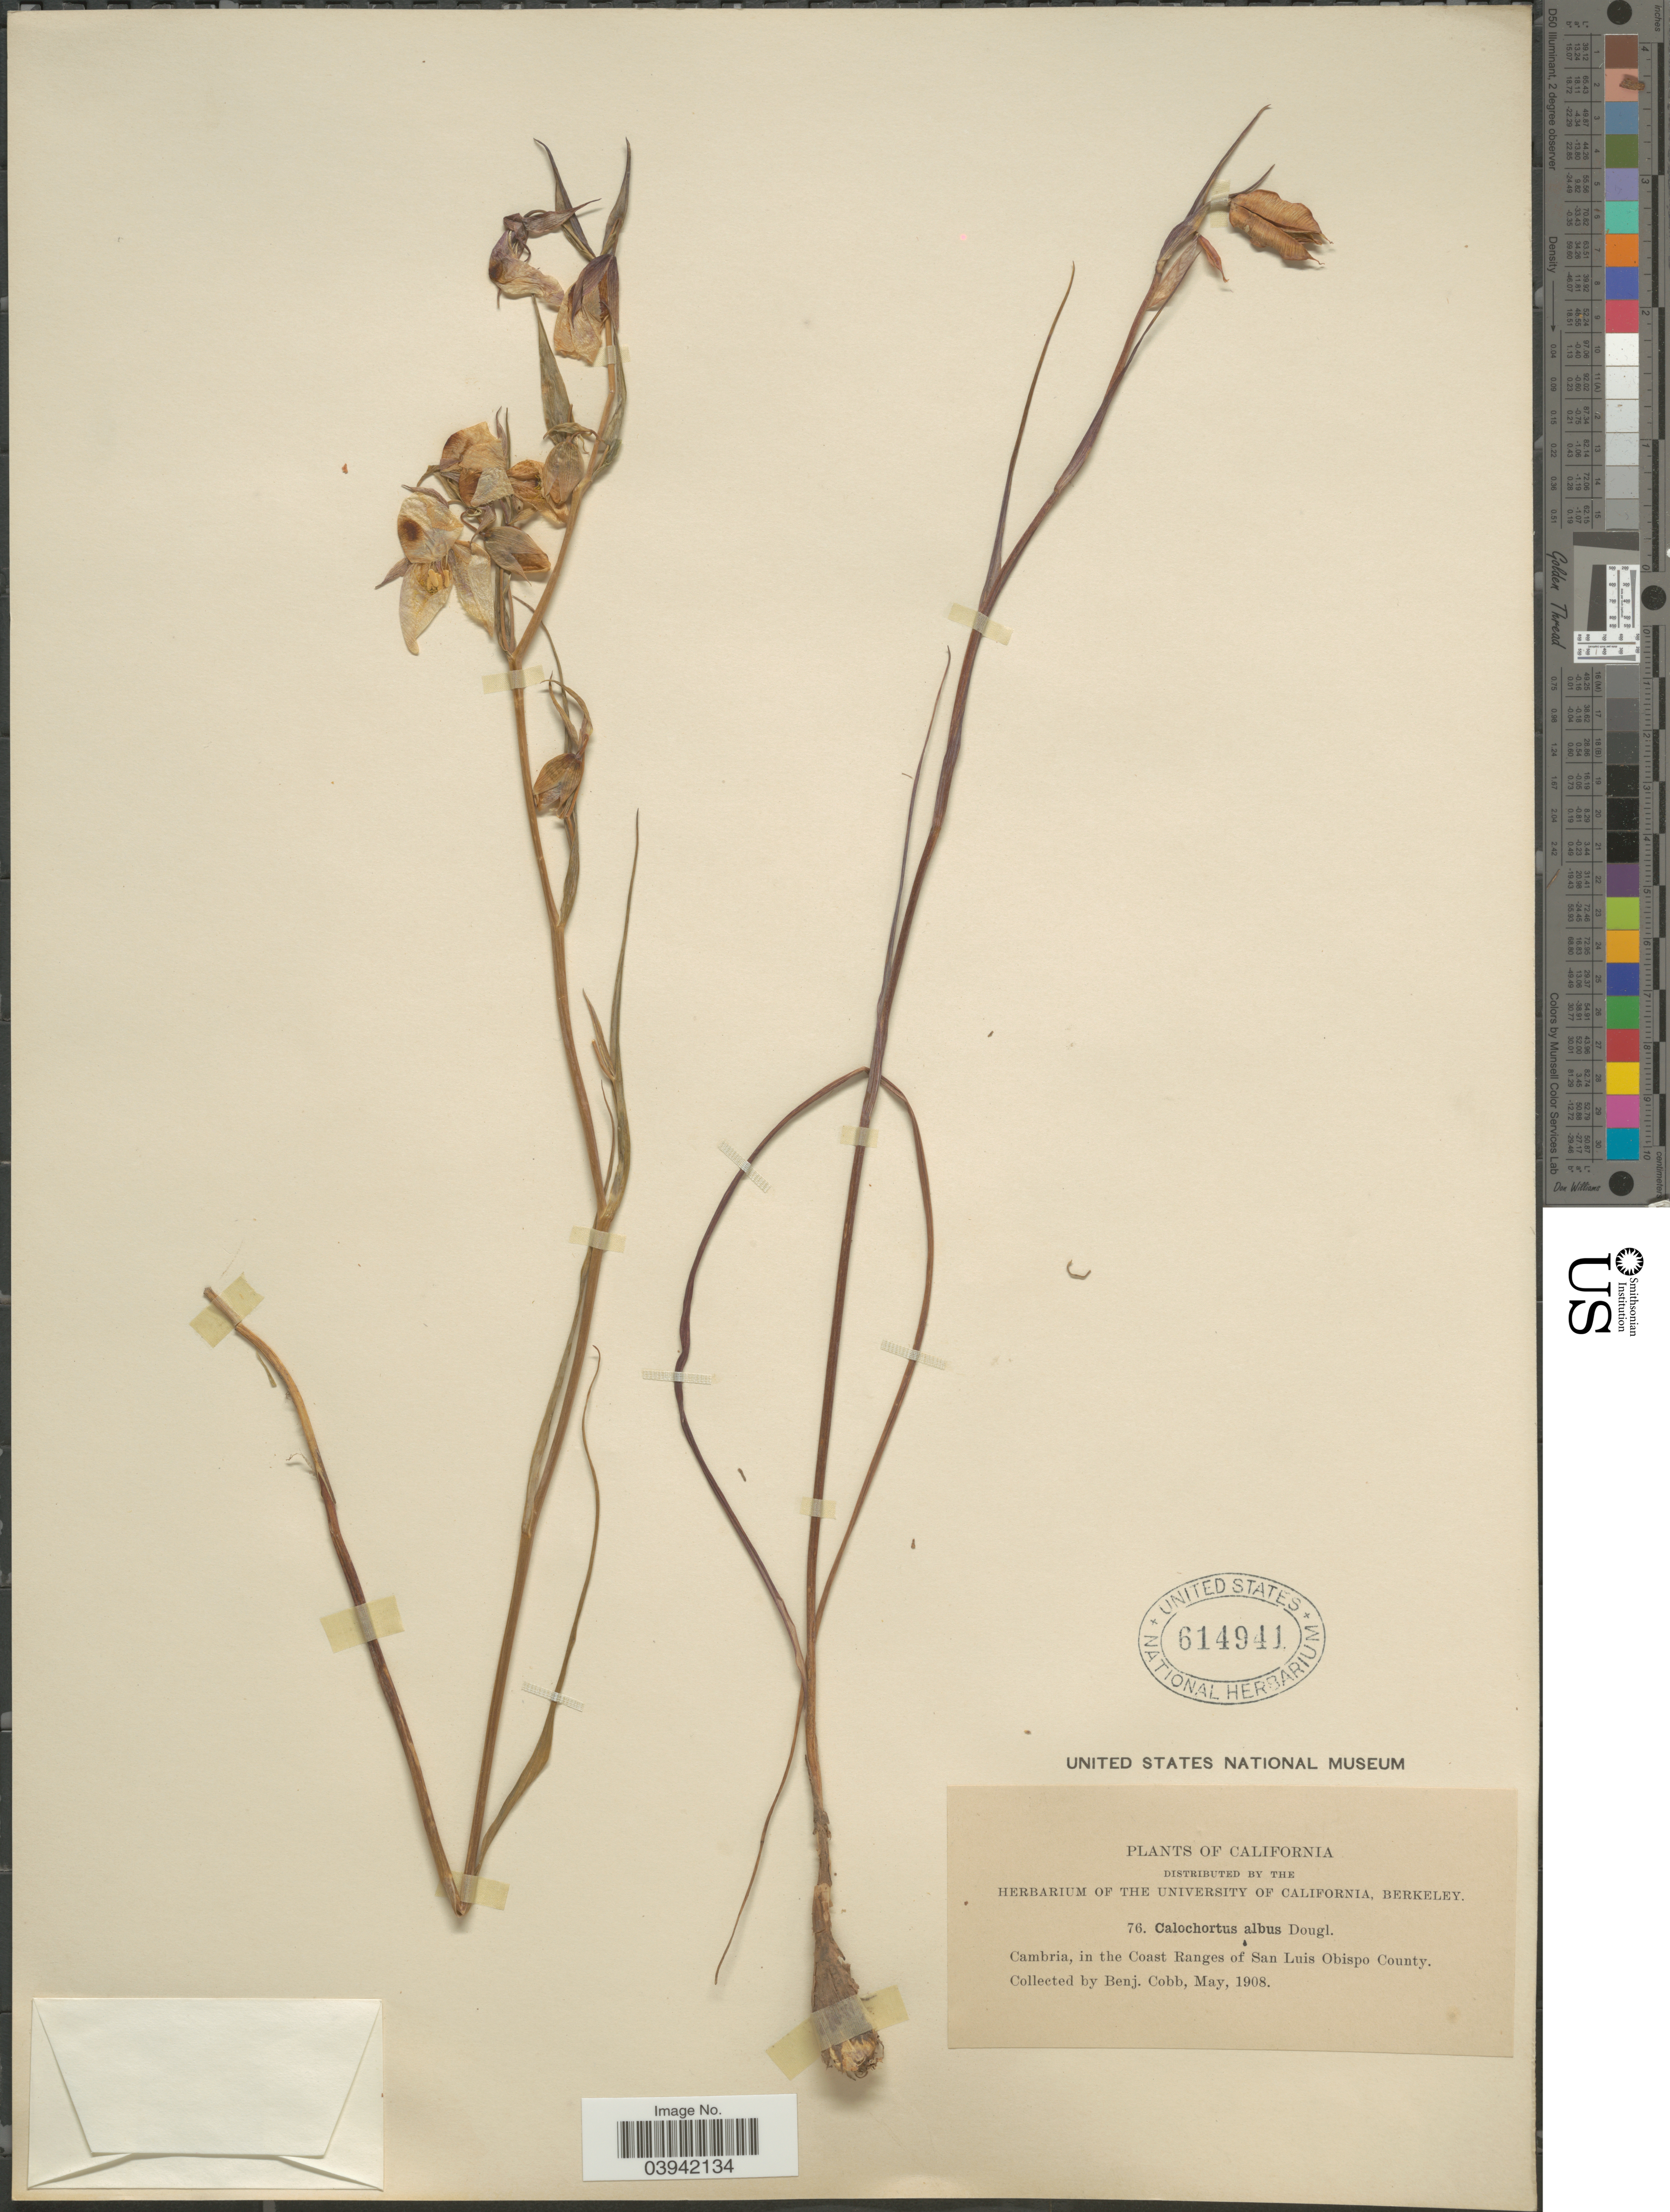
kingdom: Plantae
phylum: Tracheophyta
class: Liliopsida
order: Liliales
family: Liliaceae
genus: Calochortus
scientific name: Calochortus albus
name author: (Benth.) Douglas ex Benth.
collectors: B. Cobb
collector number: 76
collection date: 1908-05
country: United States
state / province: California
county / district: San Luis Obispo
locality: Cambria, in the Coast Ranges of San Luis Obispo County.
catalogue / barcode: US 614941